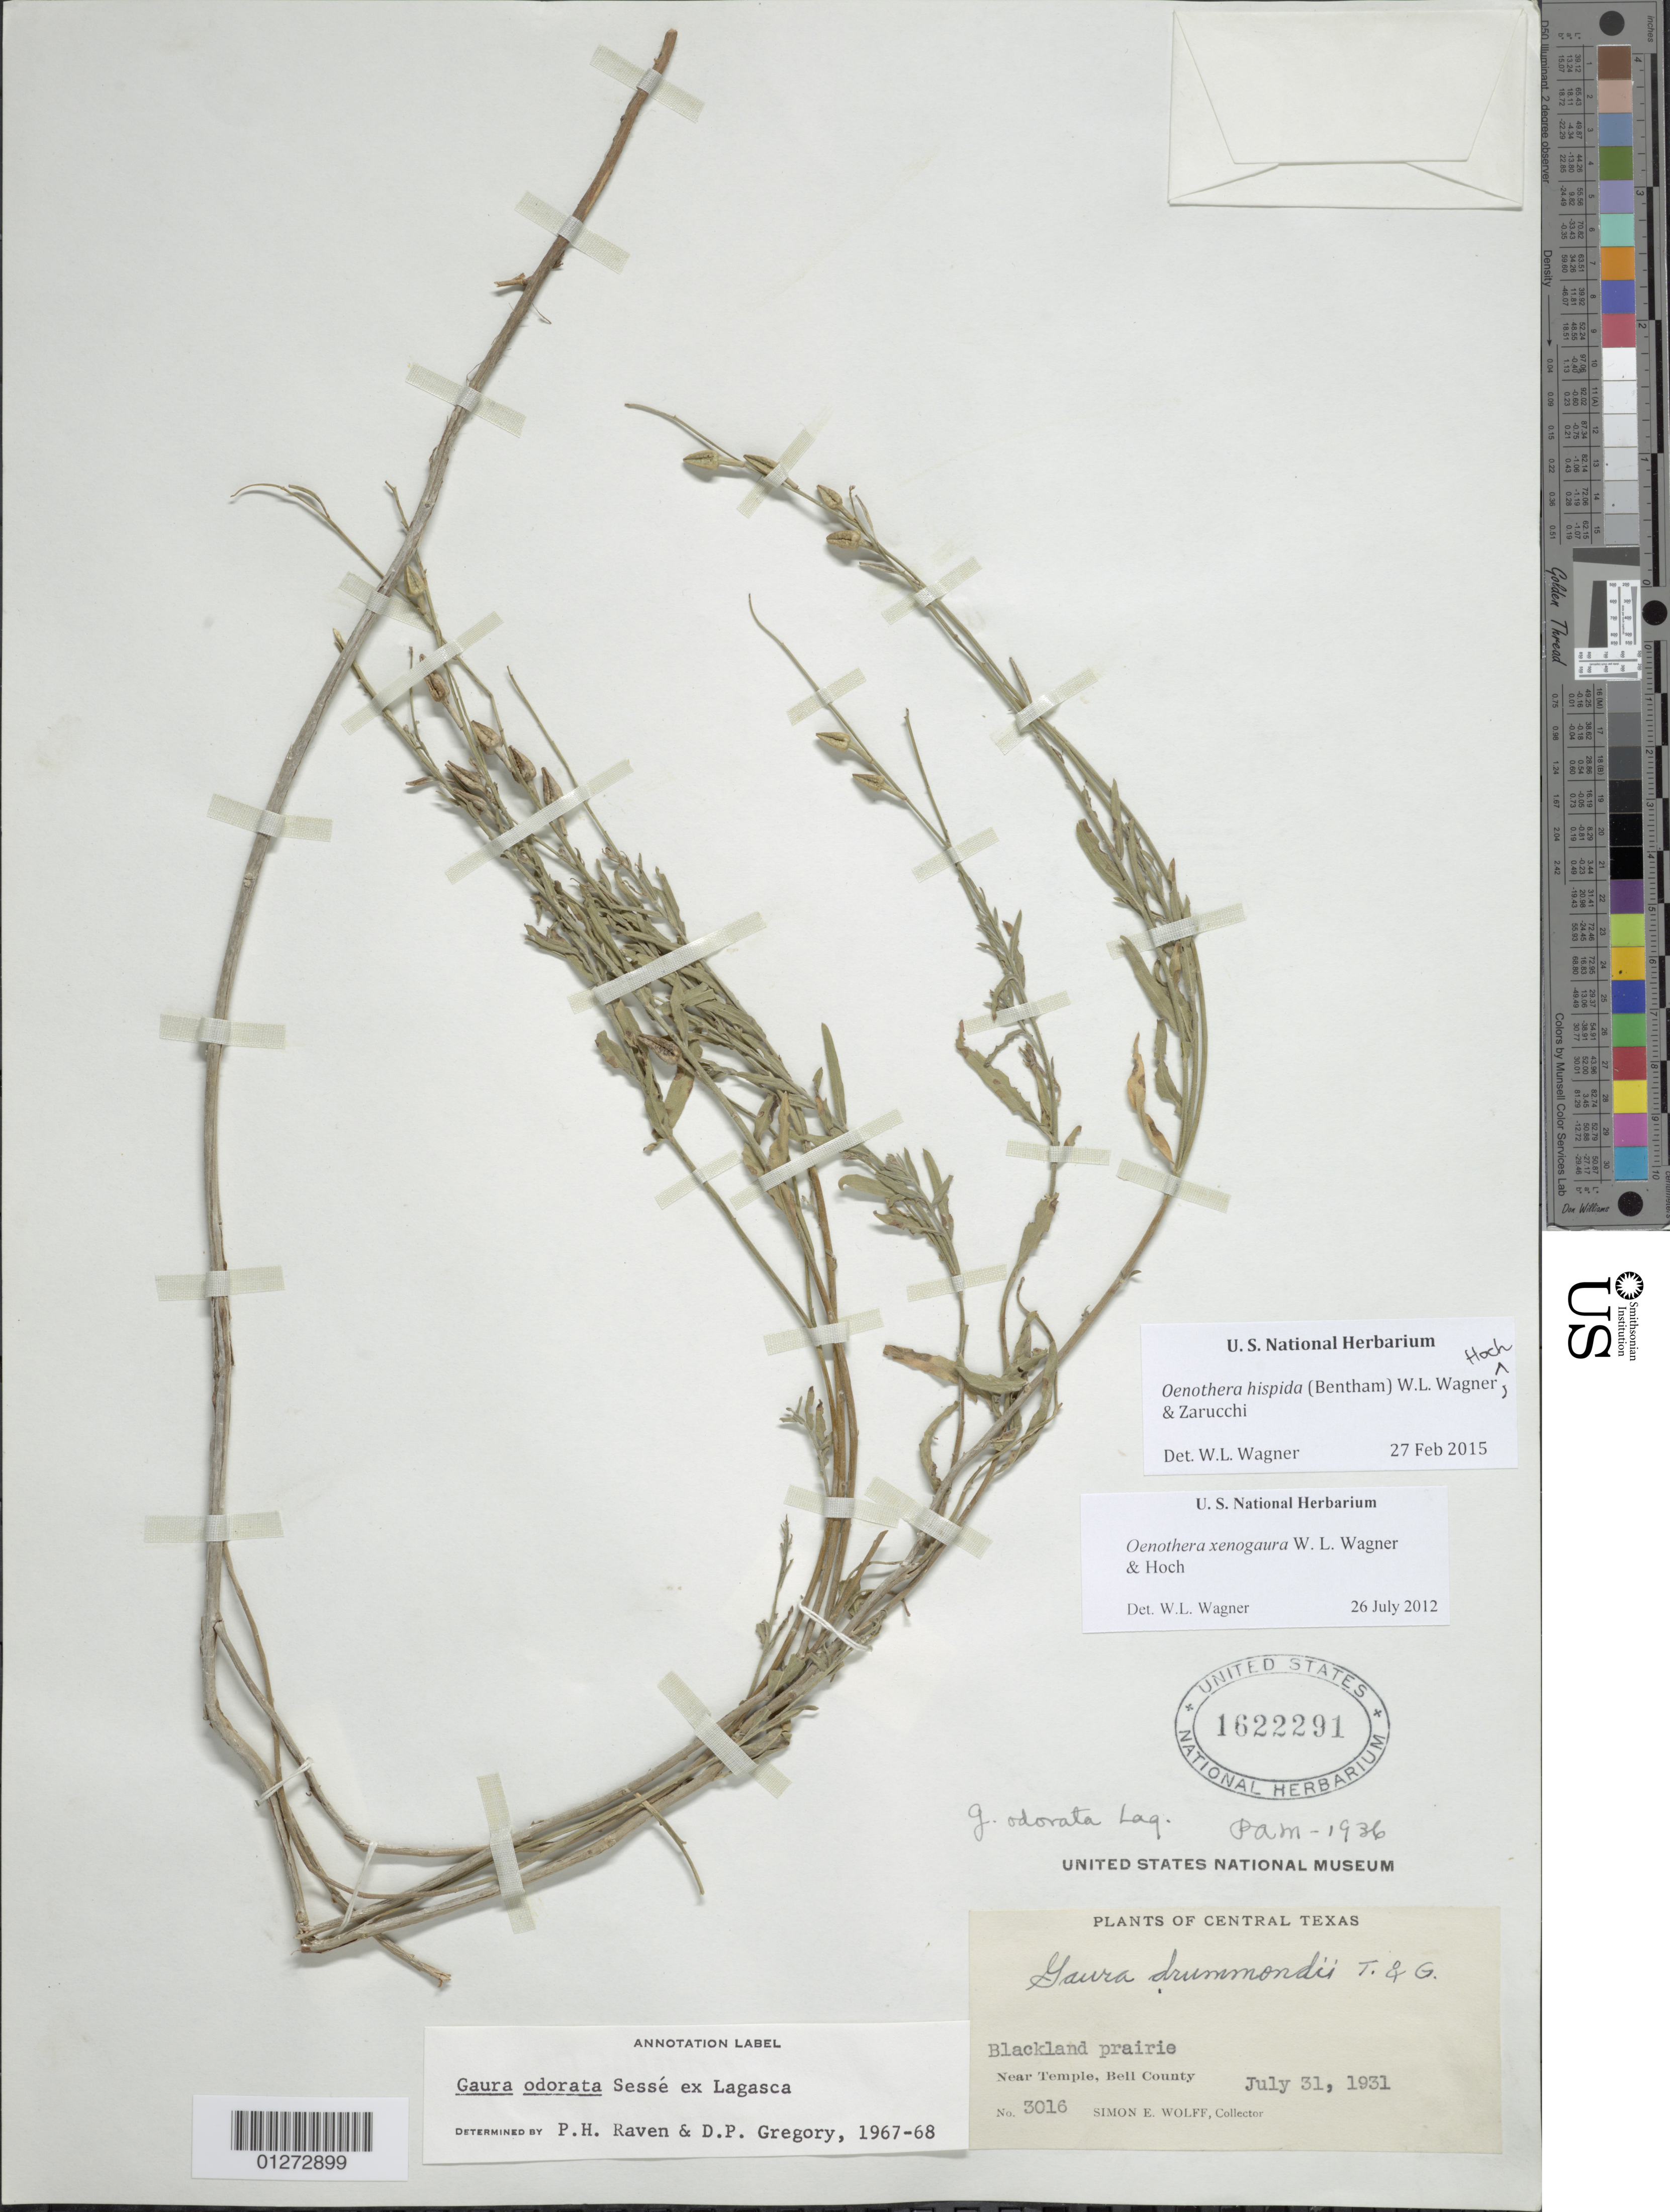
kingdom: Plantae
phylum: Tracheophyta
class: Magnoliopsida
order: Myrtales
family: Onagraceae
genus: Oenothera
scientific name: Oenothera hispida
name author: (Benth.) W.L. Wagner et al.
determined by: Wagner, W. L., (BOT), Smithsonian Institution - National Museum of Natural History (UNITED STATES)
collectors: S. E. Wolff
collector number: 3016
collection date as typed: July 31, 1931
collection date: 1931-07-31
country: United States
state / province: Texas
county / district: Bell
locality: Near Temple.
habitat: Blackland prairie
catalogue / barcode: US 1622291